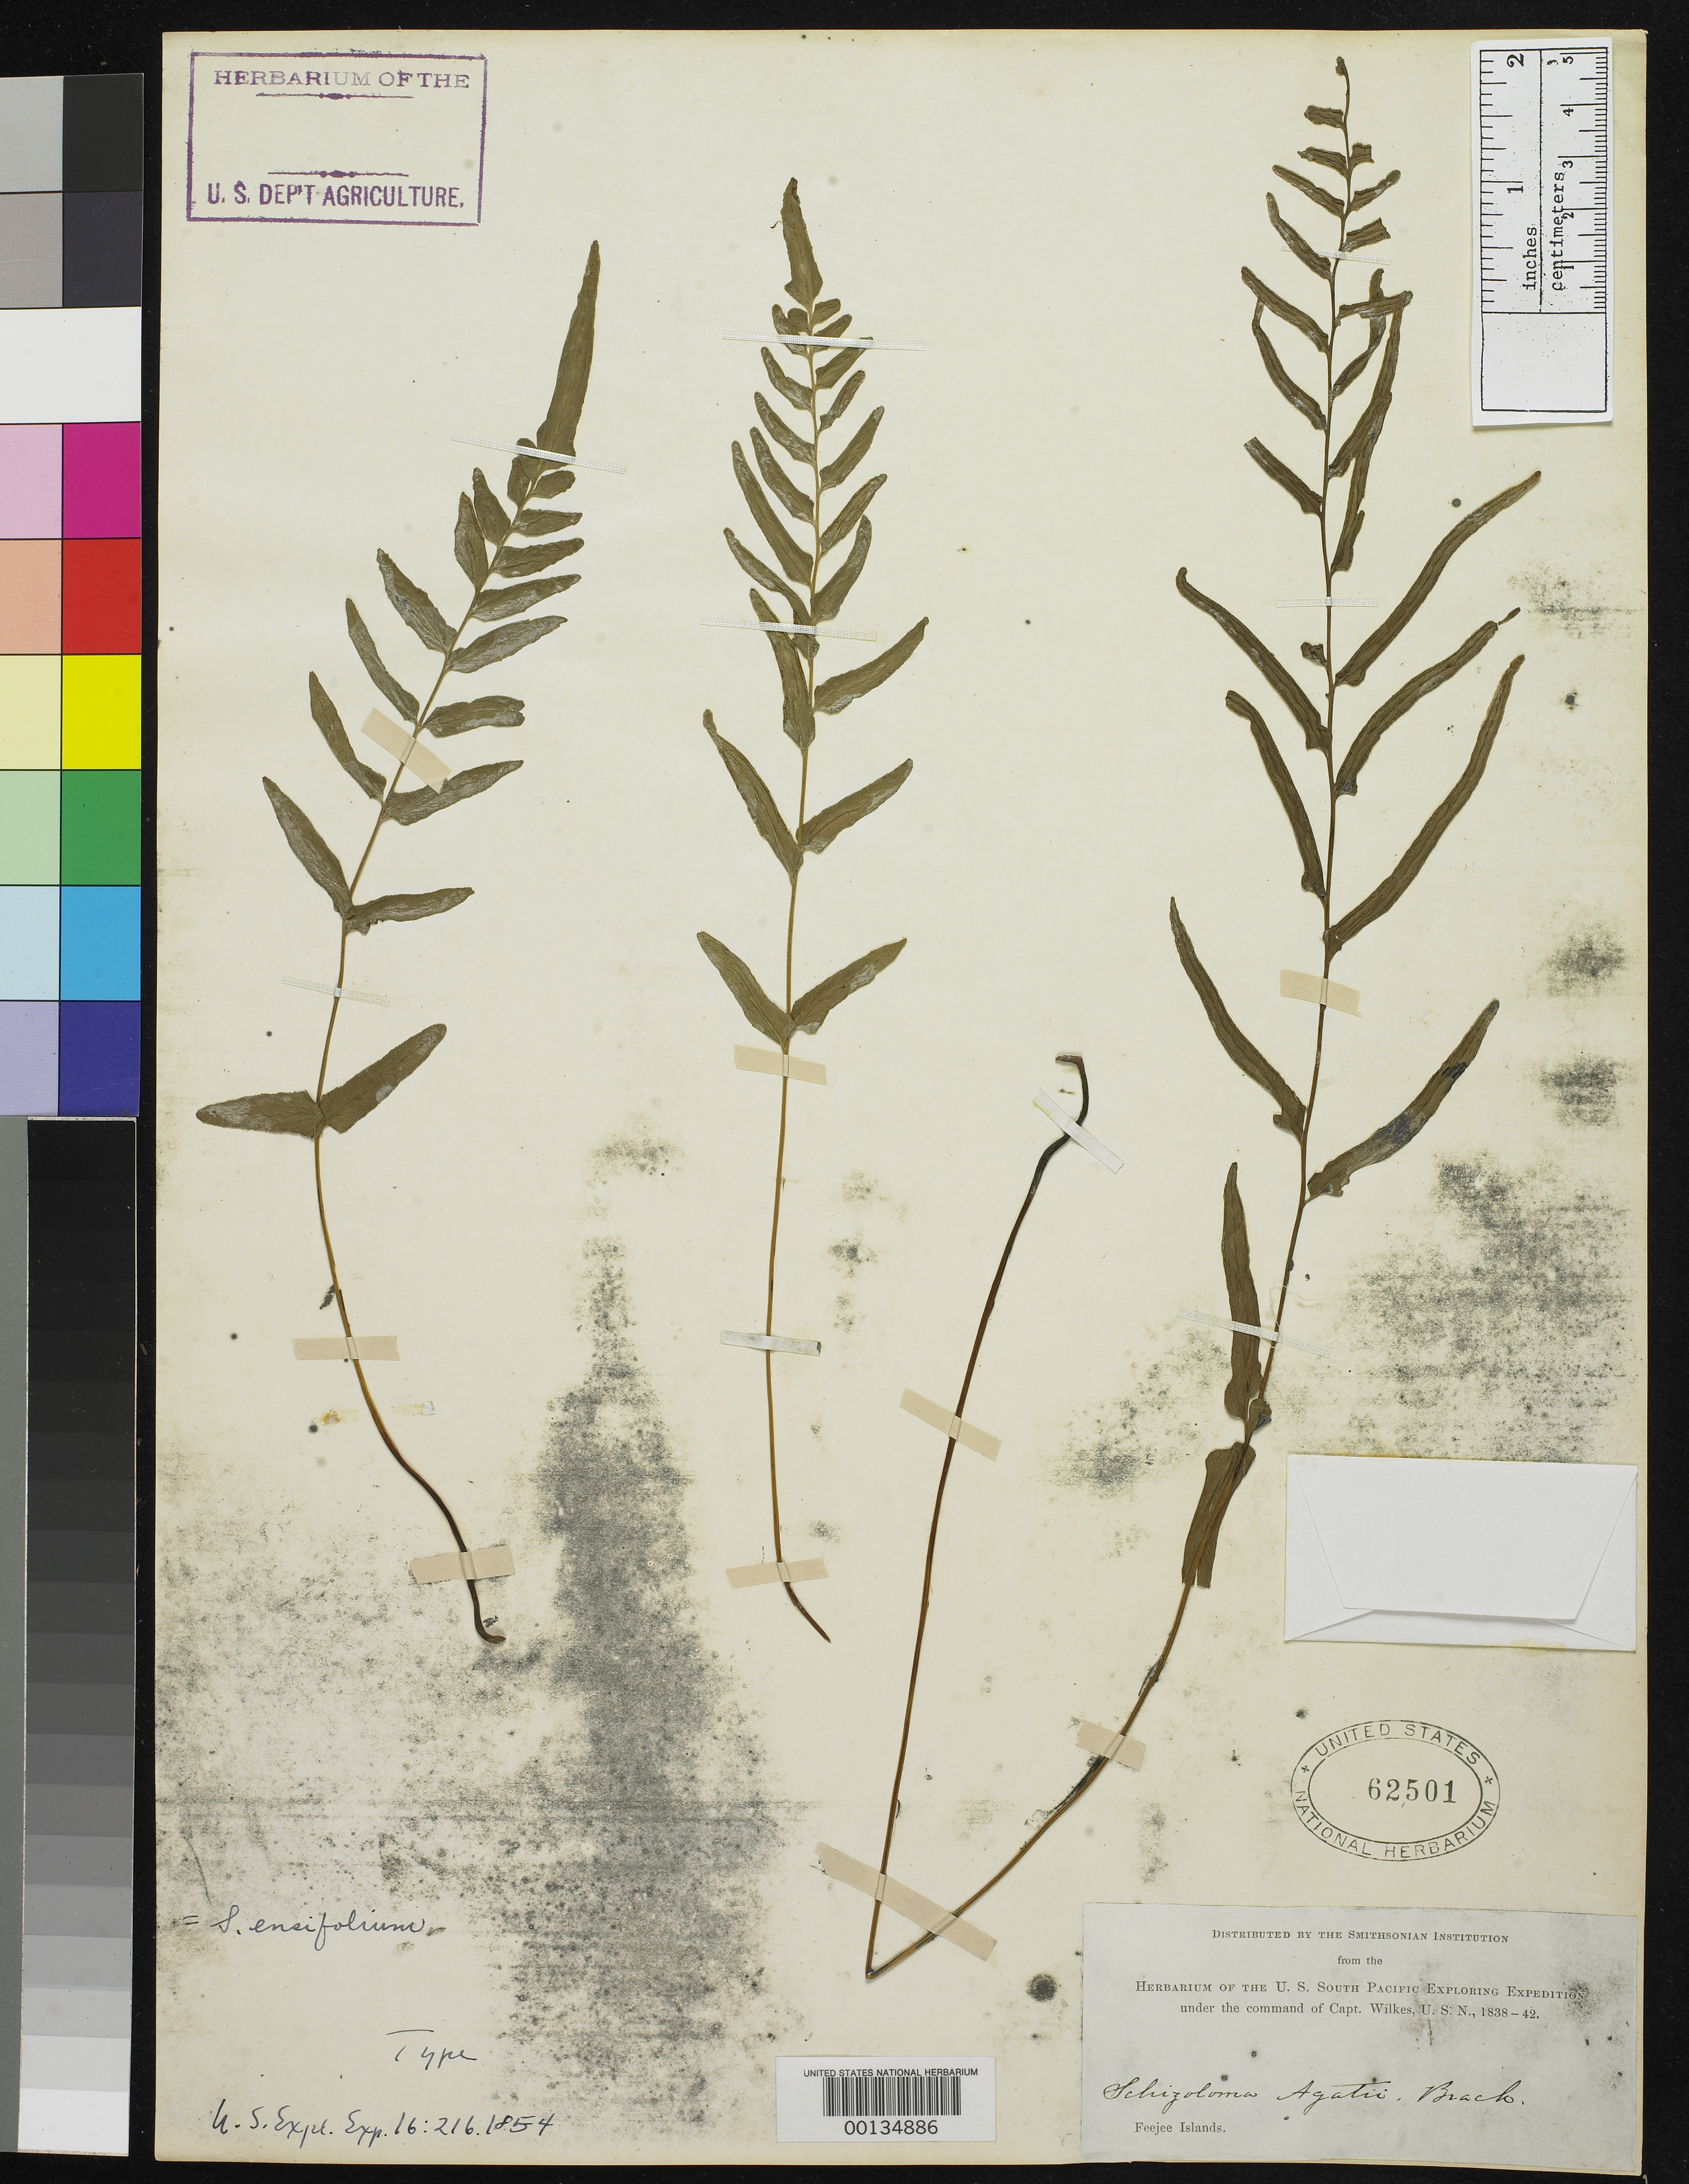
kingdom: Plantae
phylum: Tracheophyta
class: Polypodiopsida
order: Polypodiales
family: Lindsaeaceae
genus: Schizoloma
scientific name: Schizoloma agatii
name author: Brack. in Wilkes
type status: Type Collection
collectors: Wilkes Explor. Exped.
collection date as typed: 1838 to -- --- 1842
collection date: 1838/1842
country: Fiji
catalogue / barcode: US 62501